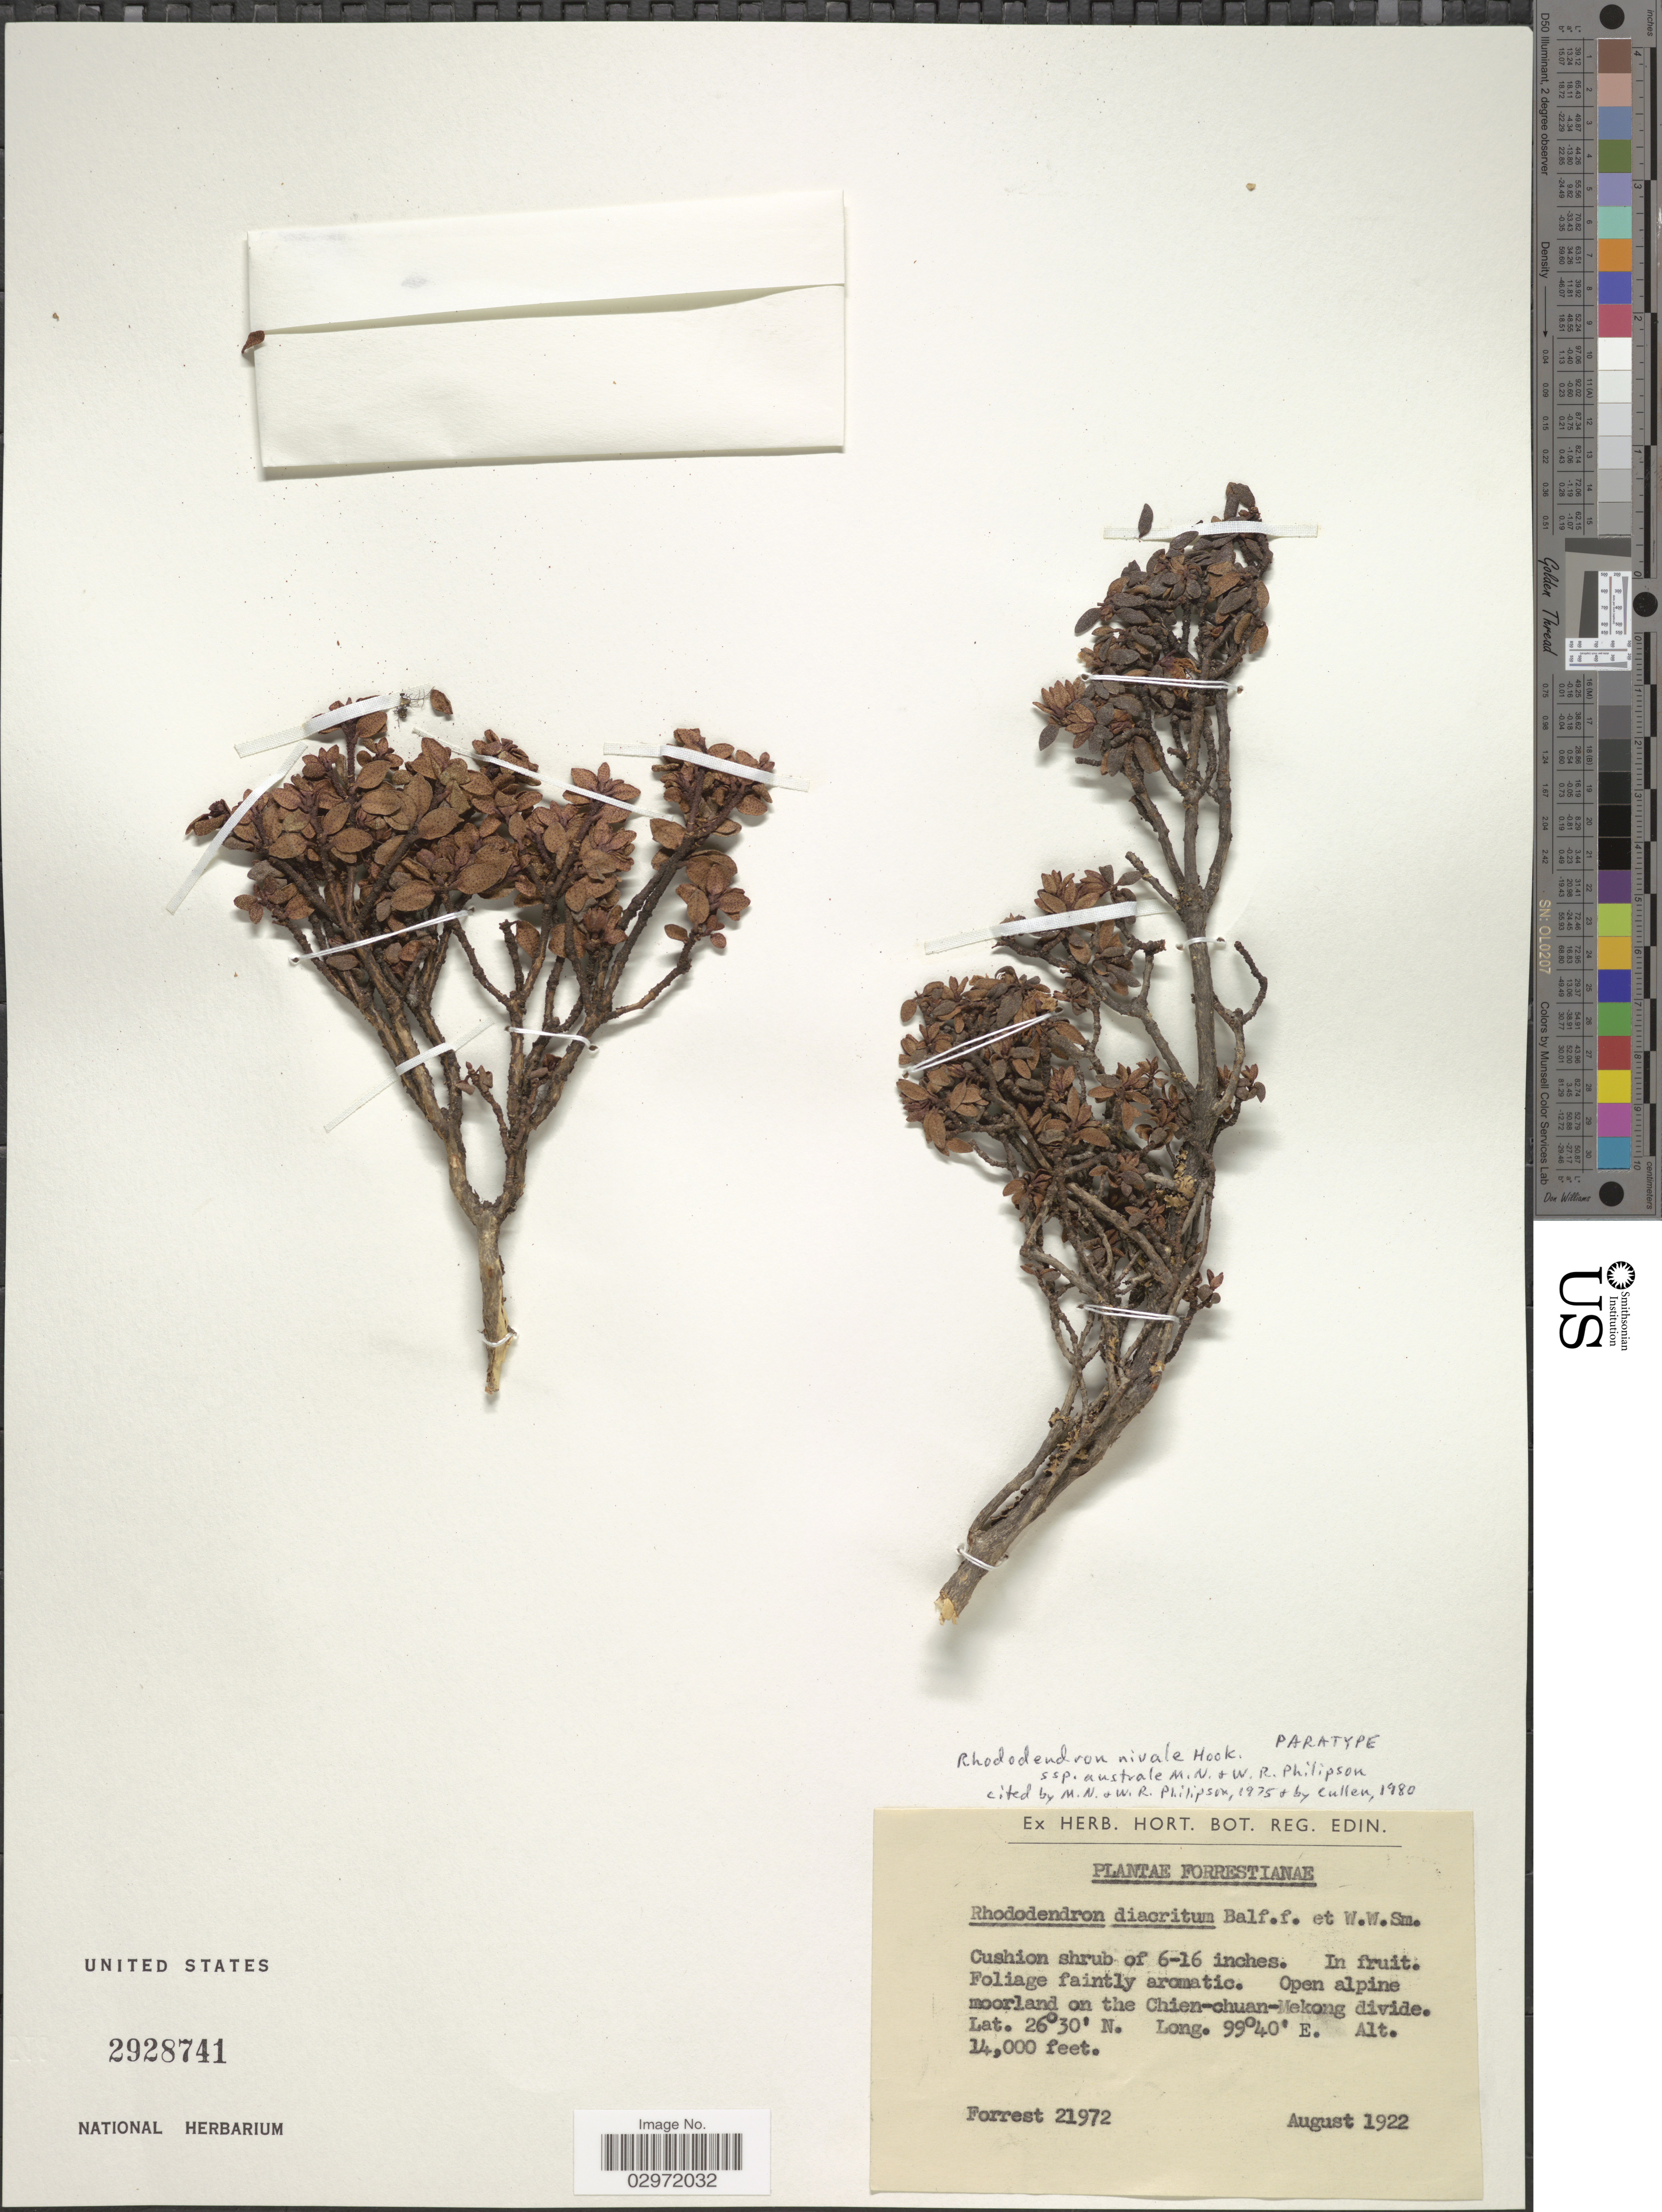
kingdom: Plantae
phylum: Tracheophyta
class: Magnoliopsida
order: Ericales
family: Ericaceae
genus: Rhododendron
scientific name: Rhododendron nivale subsp. australe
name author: M. N. Philipson & Philipson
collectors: -. Forrest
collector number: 21972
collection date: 1922-08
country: China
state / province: Yunnan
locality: Open alpine moorland on the Chien-chuan-Mekong divide.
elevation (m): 4267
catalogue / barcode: US 2928741